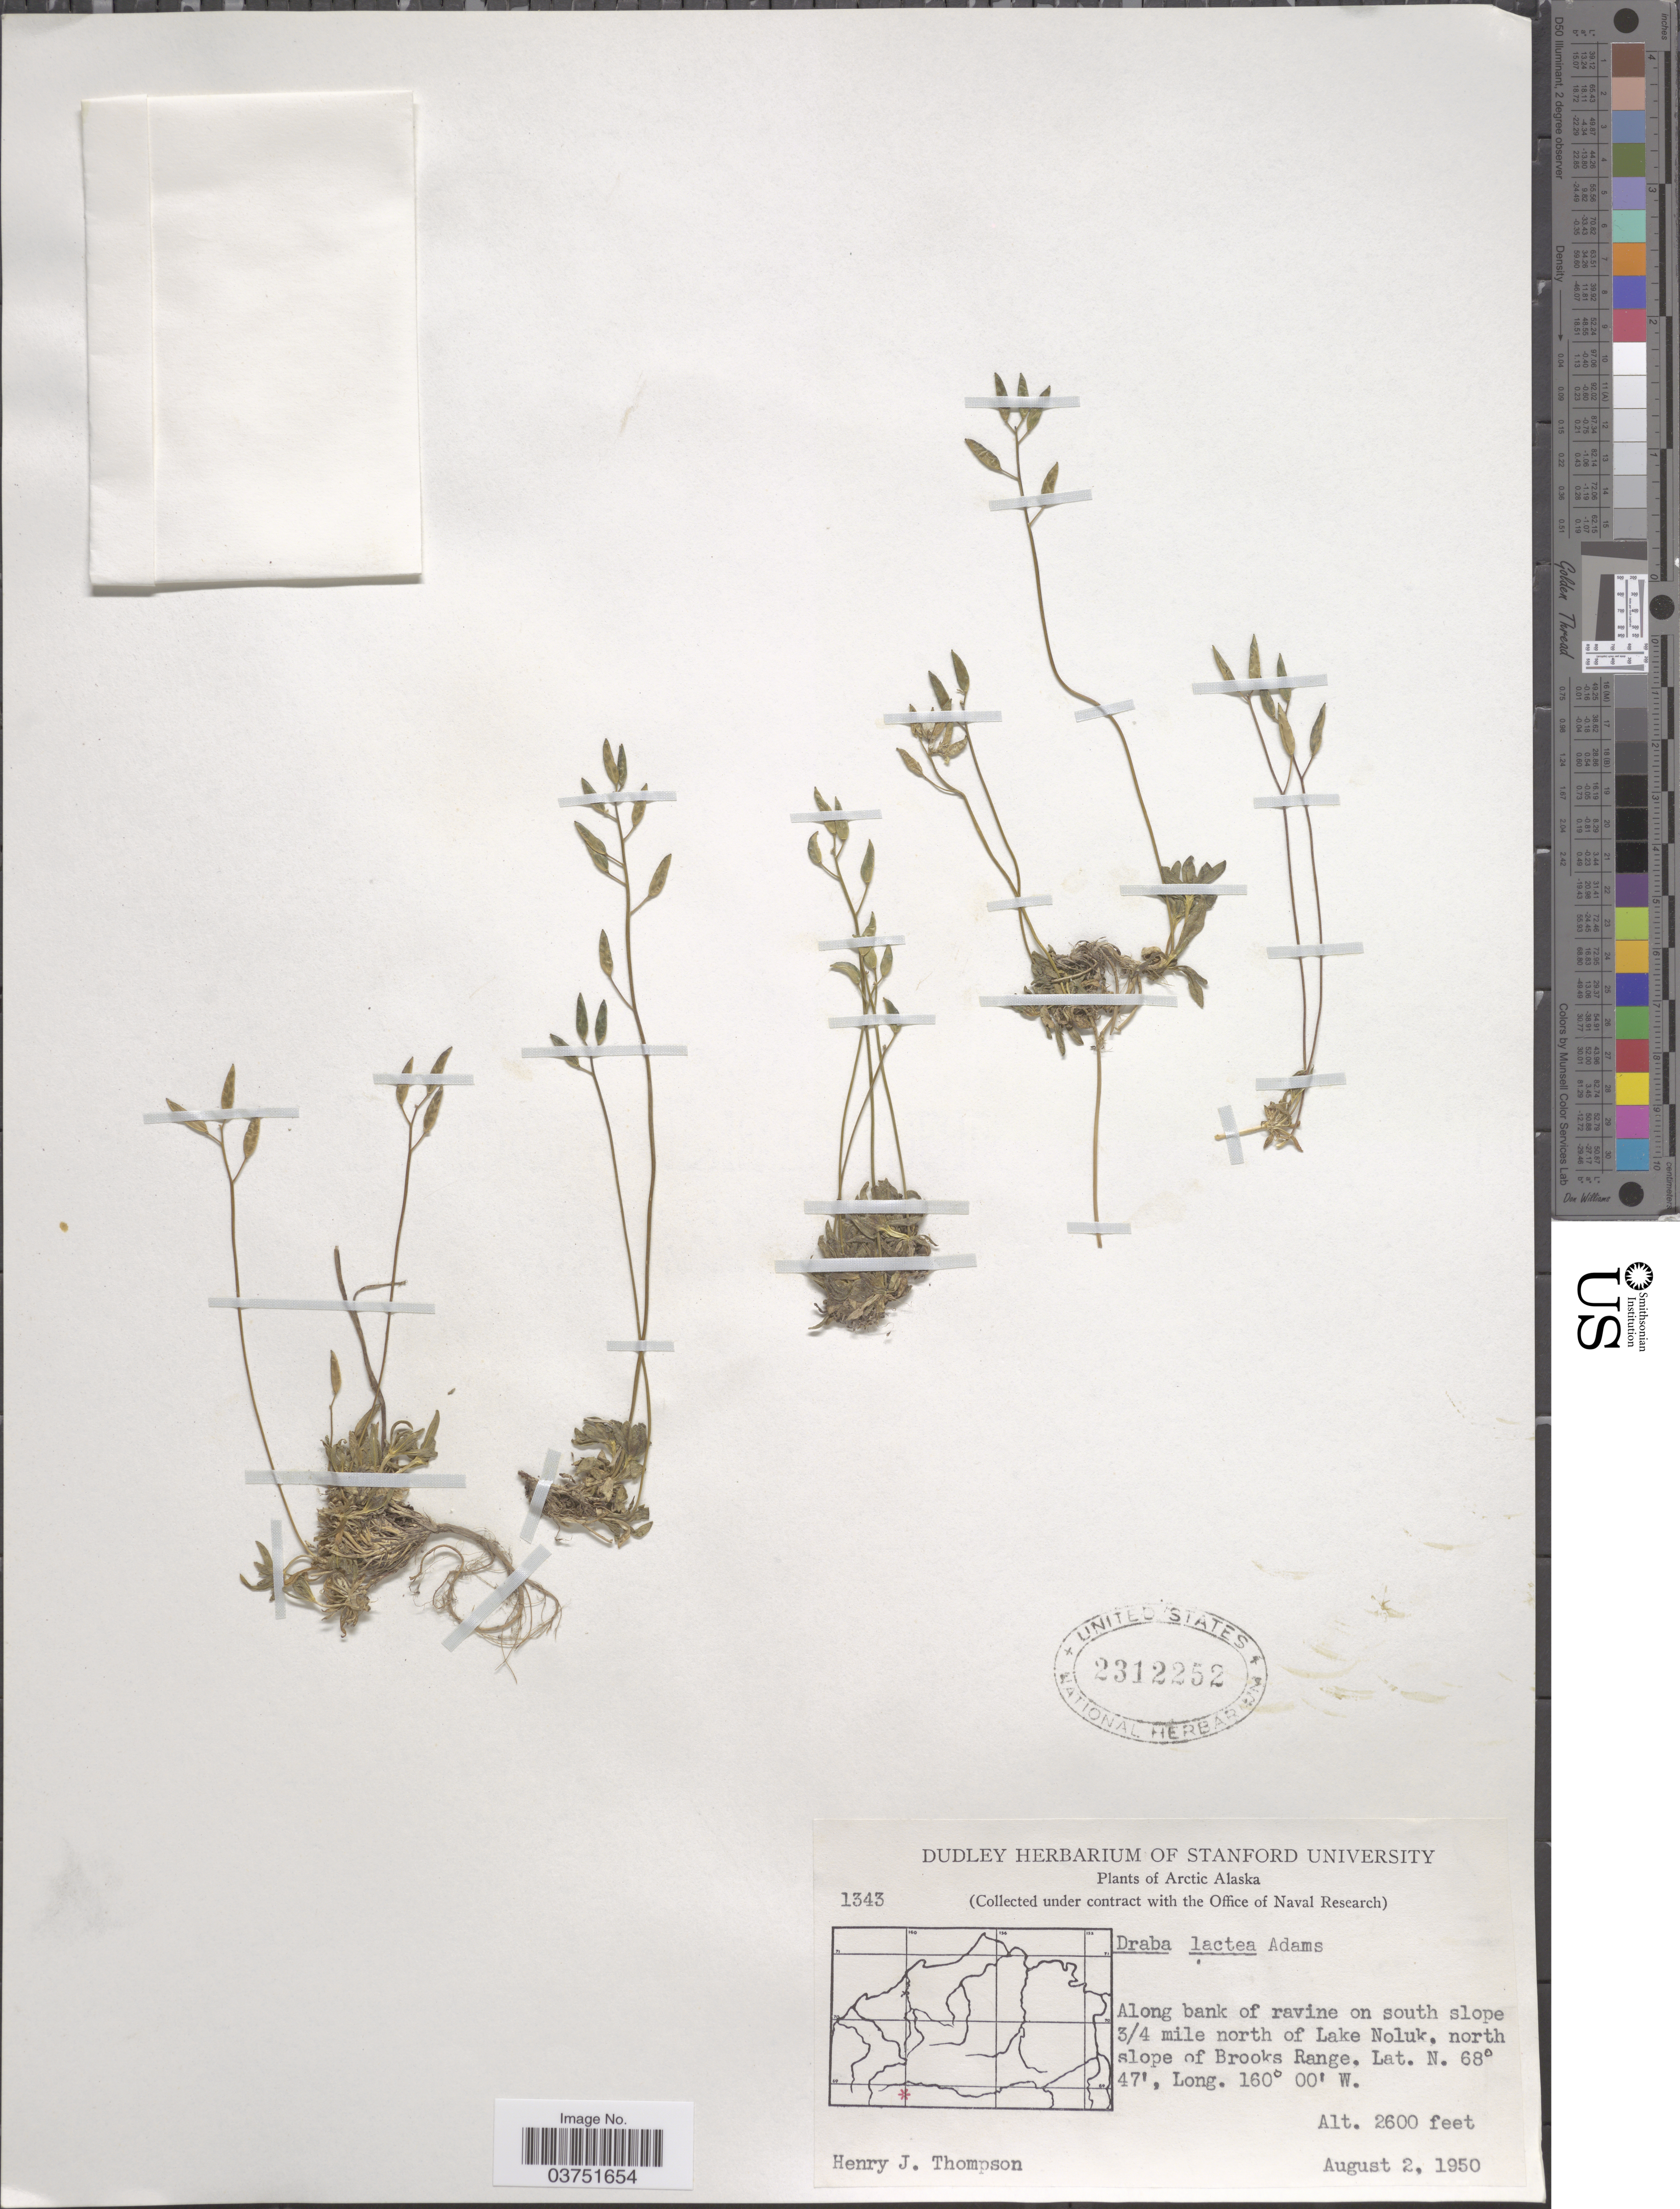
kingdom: Plantae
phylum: Tracheophyta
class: Magnoliopsida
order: Brassicales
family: Brassicaceae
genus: Draba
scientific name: Draba lactea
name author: Adams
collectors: J. H. Thomas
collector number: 1343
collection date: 1950-08-02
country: United States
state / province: Alaska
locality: Arctic Alaska. Along bank of ravine on south slope 3/4 mile north of Lake Noluk, north slope of Brooks Range.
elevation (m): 792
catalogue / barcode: US 2312252